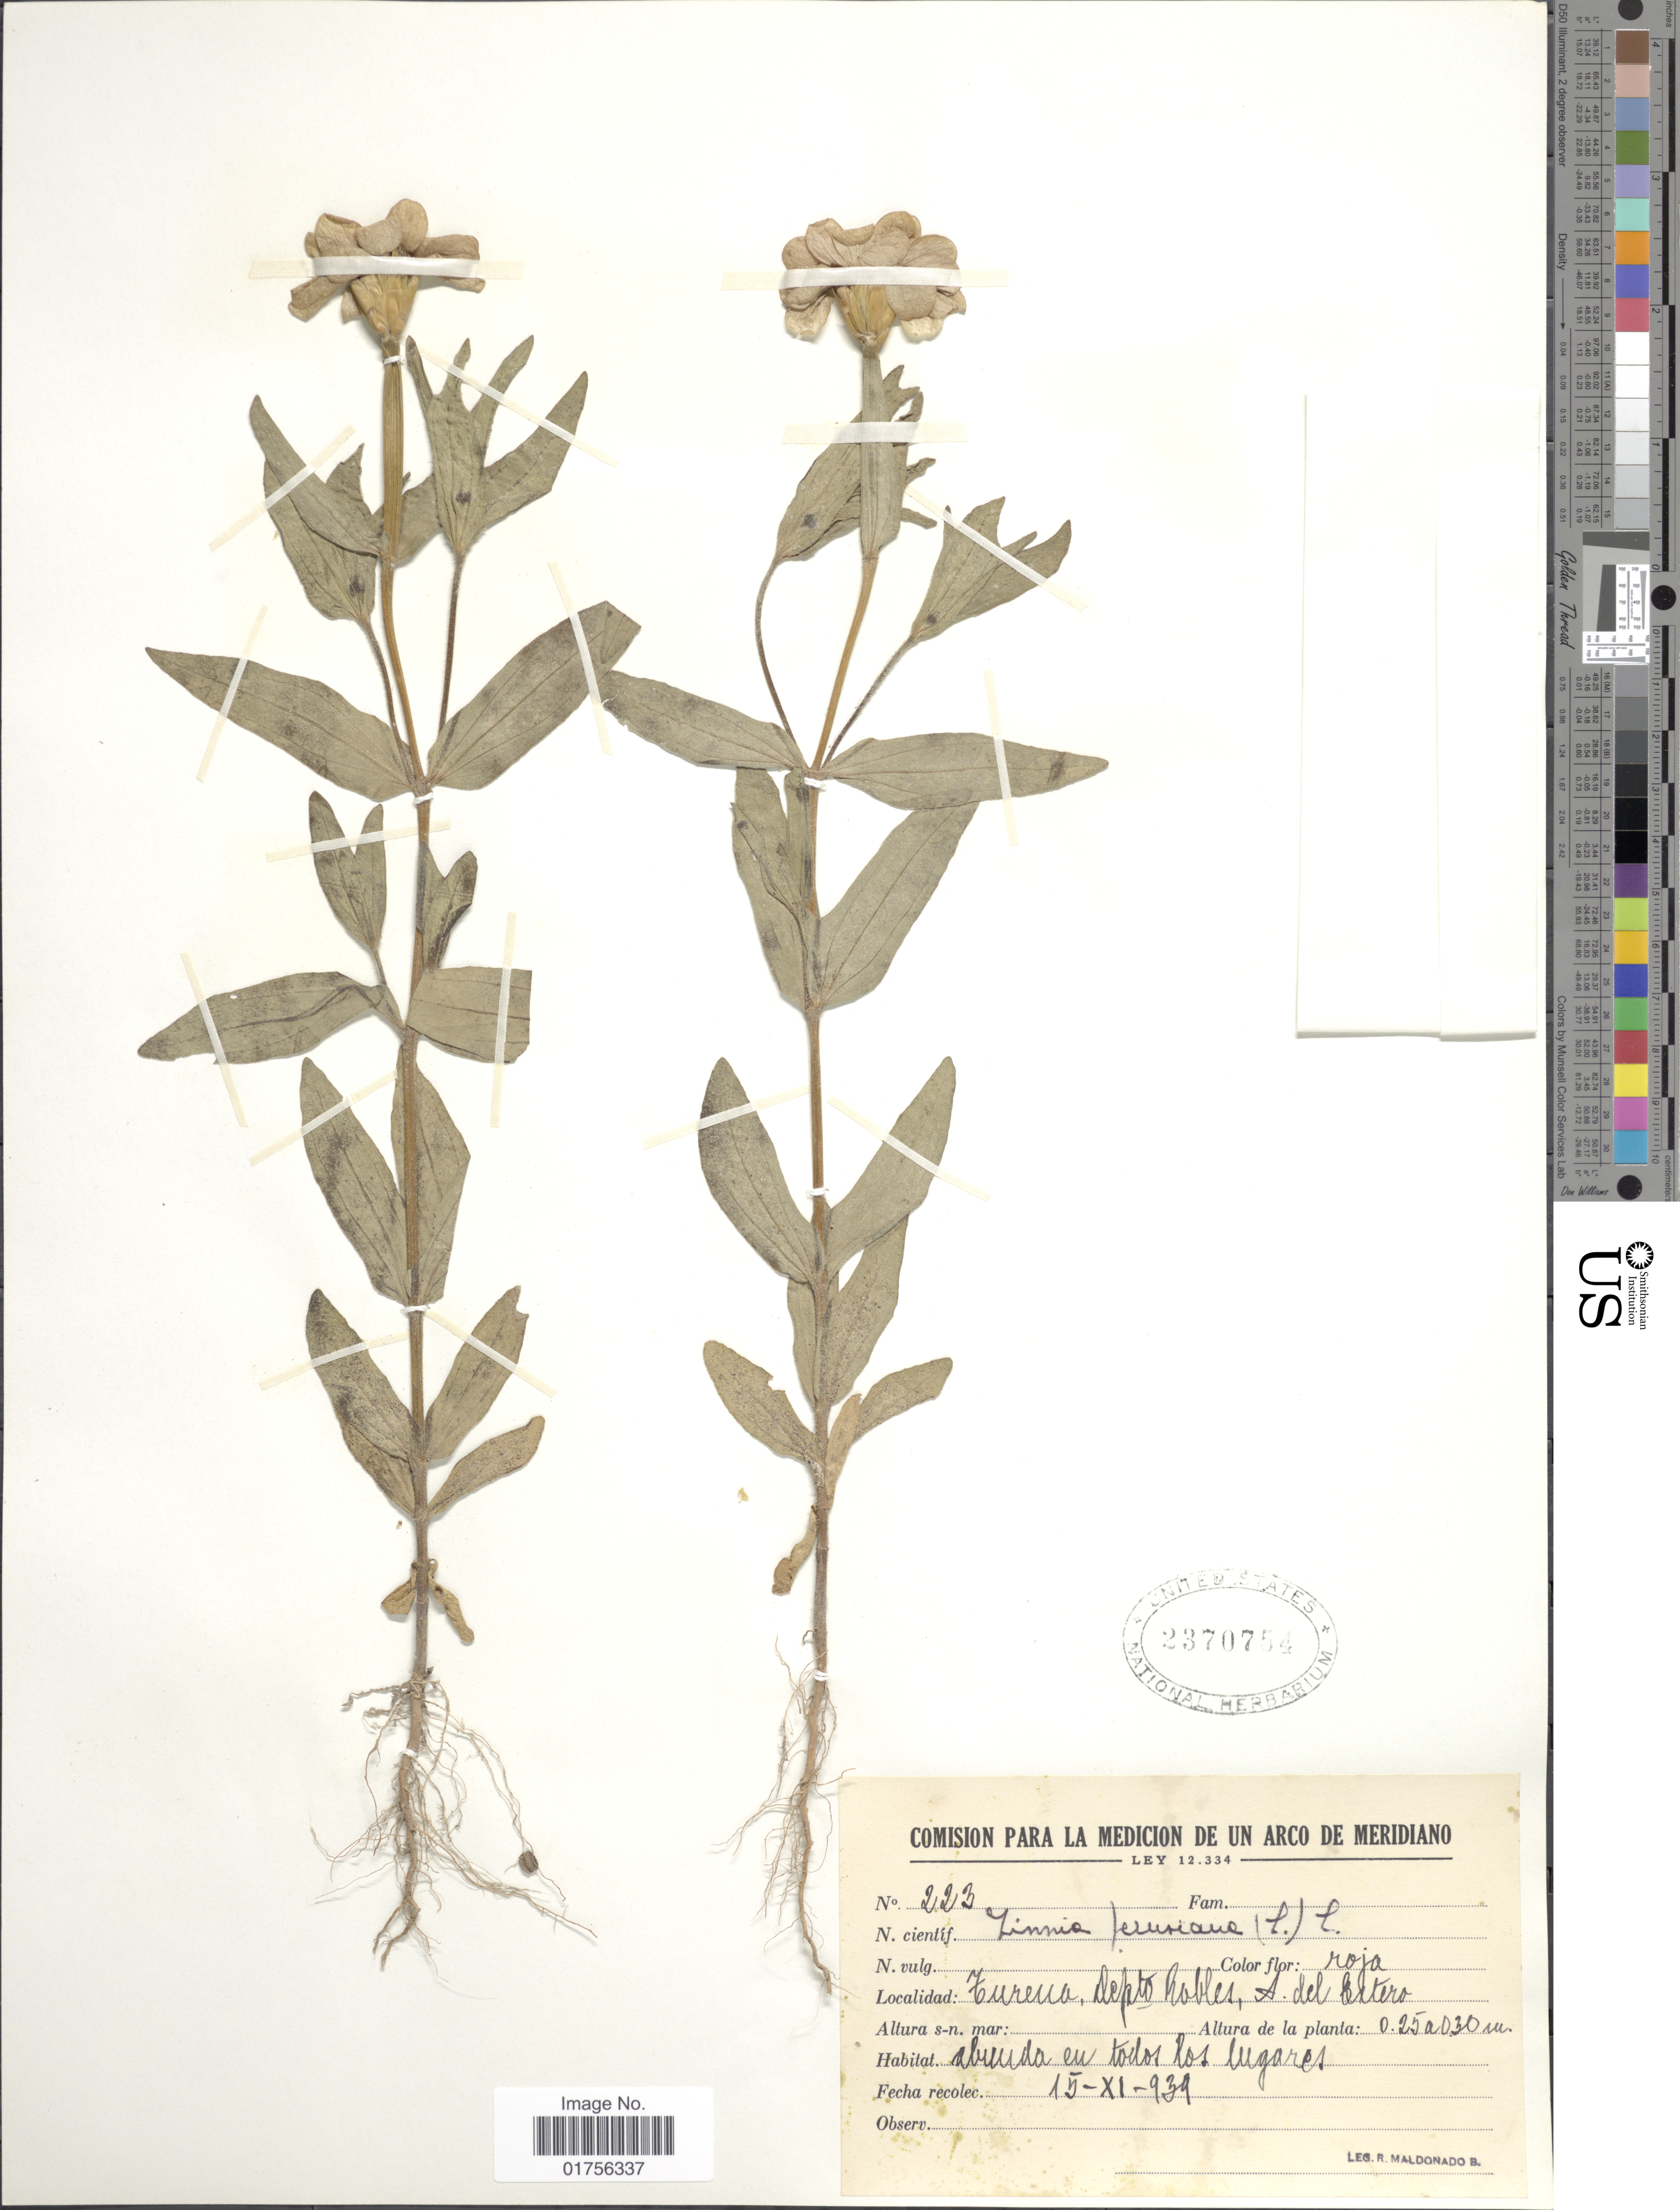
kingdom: Plantae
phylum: Tracheophyta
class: Magnoliopsida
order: Asterales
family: Asteraceae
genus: Zinnia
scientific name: Zinnia peruviana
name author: (L.) L.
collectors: R. Maldonado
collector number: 223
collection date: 1939-11-15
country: Argentina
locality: Furella, Depto. Robles, A. del Estero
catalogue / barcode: US 2370754